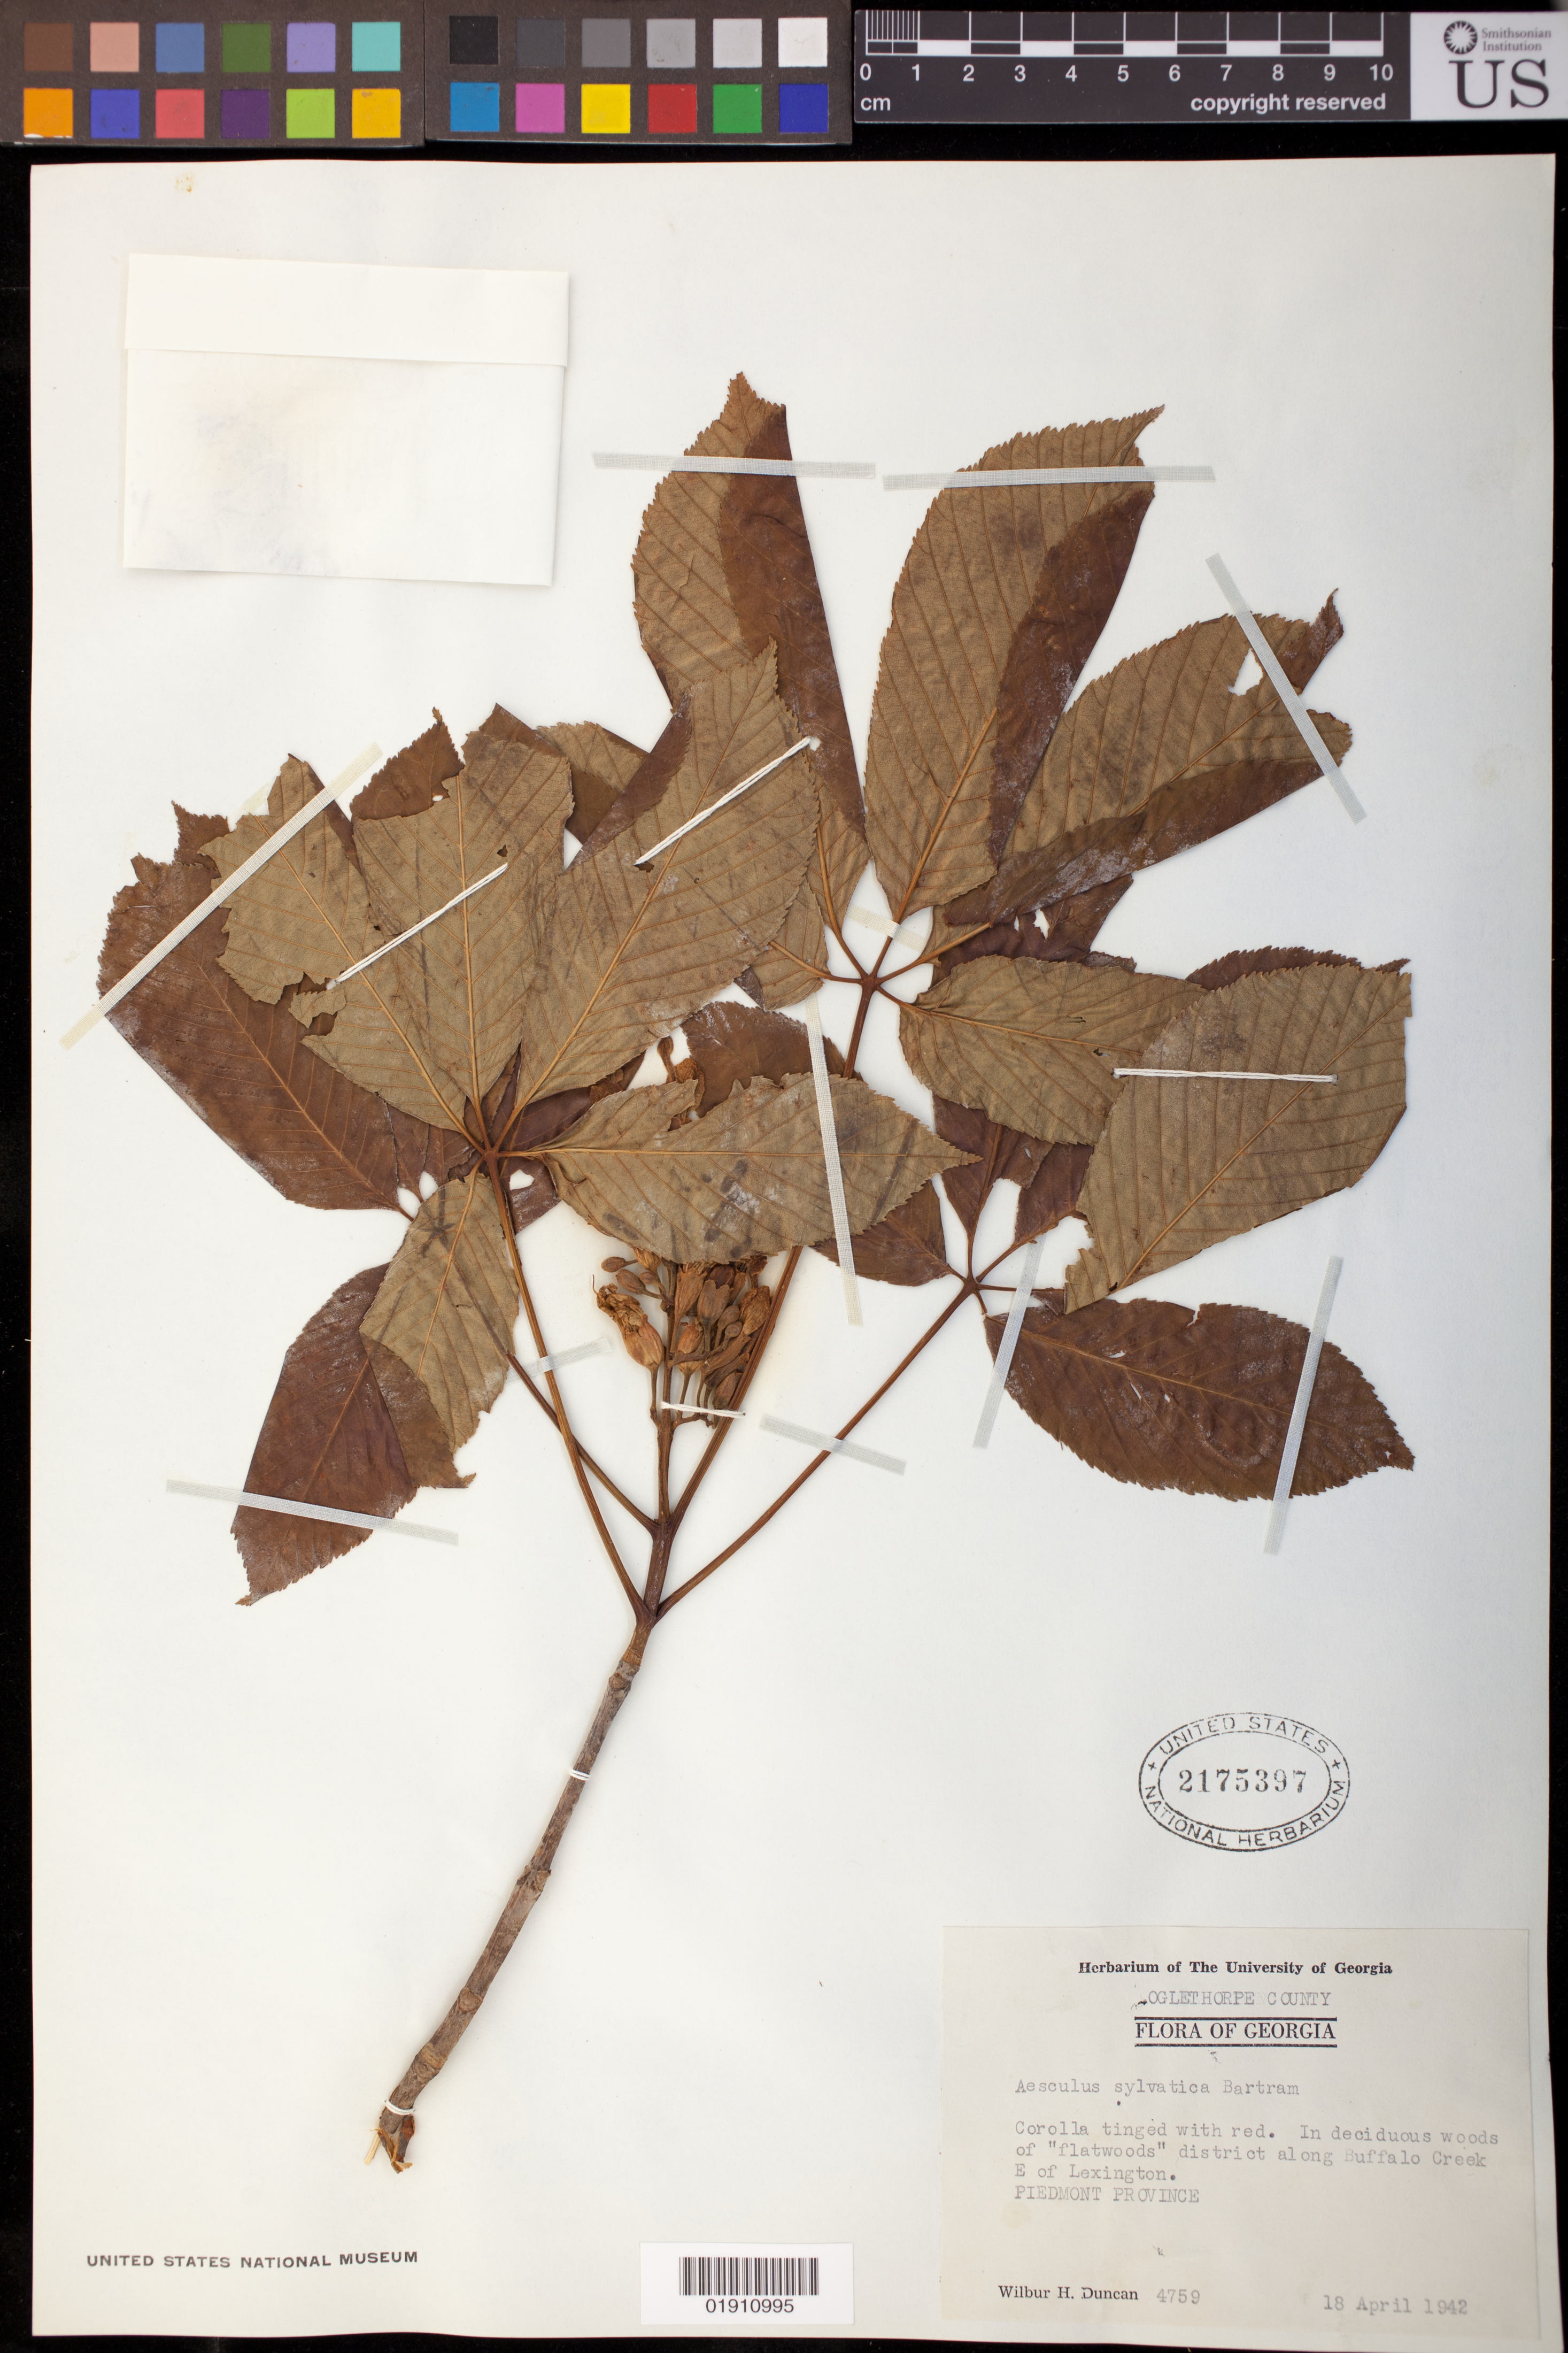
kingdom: Plantae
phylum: Tracheophyta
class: Magnoliopsida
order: Sapindales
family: Sapindaceae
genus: Aesculus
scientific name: Aesculus sylvatica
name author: W. Bartram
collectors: W. H. Duncan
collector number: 4759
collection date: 1942-04-18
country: United States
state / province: Georgia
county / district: Oglethorpe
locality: In deciduous woods of "flatwoods" district along Buffalo Creek E of; Piedmont Province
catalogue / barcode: US 2175397